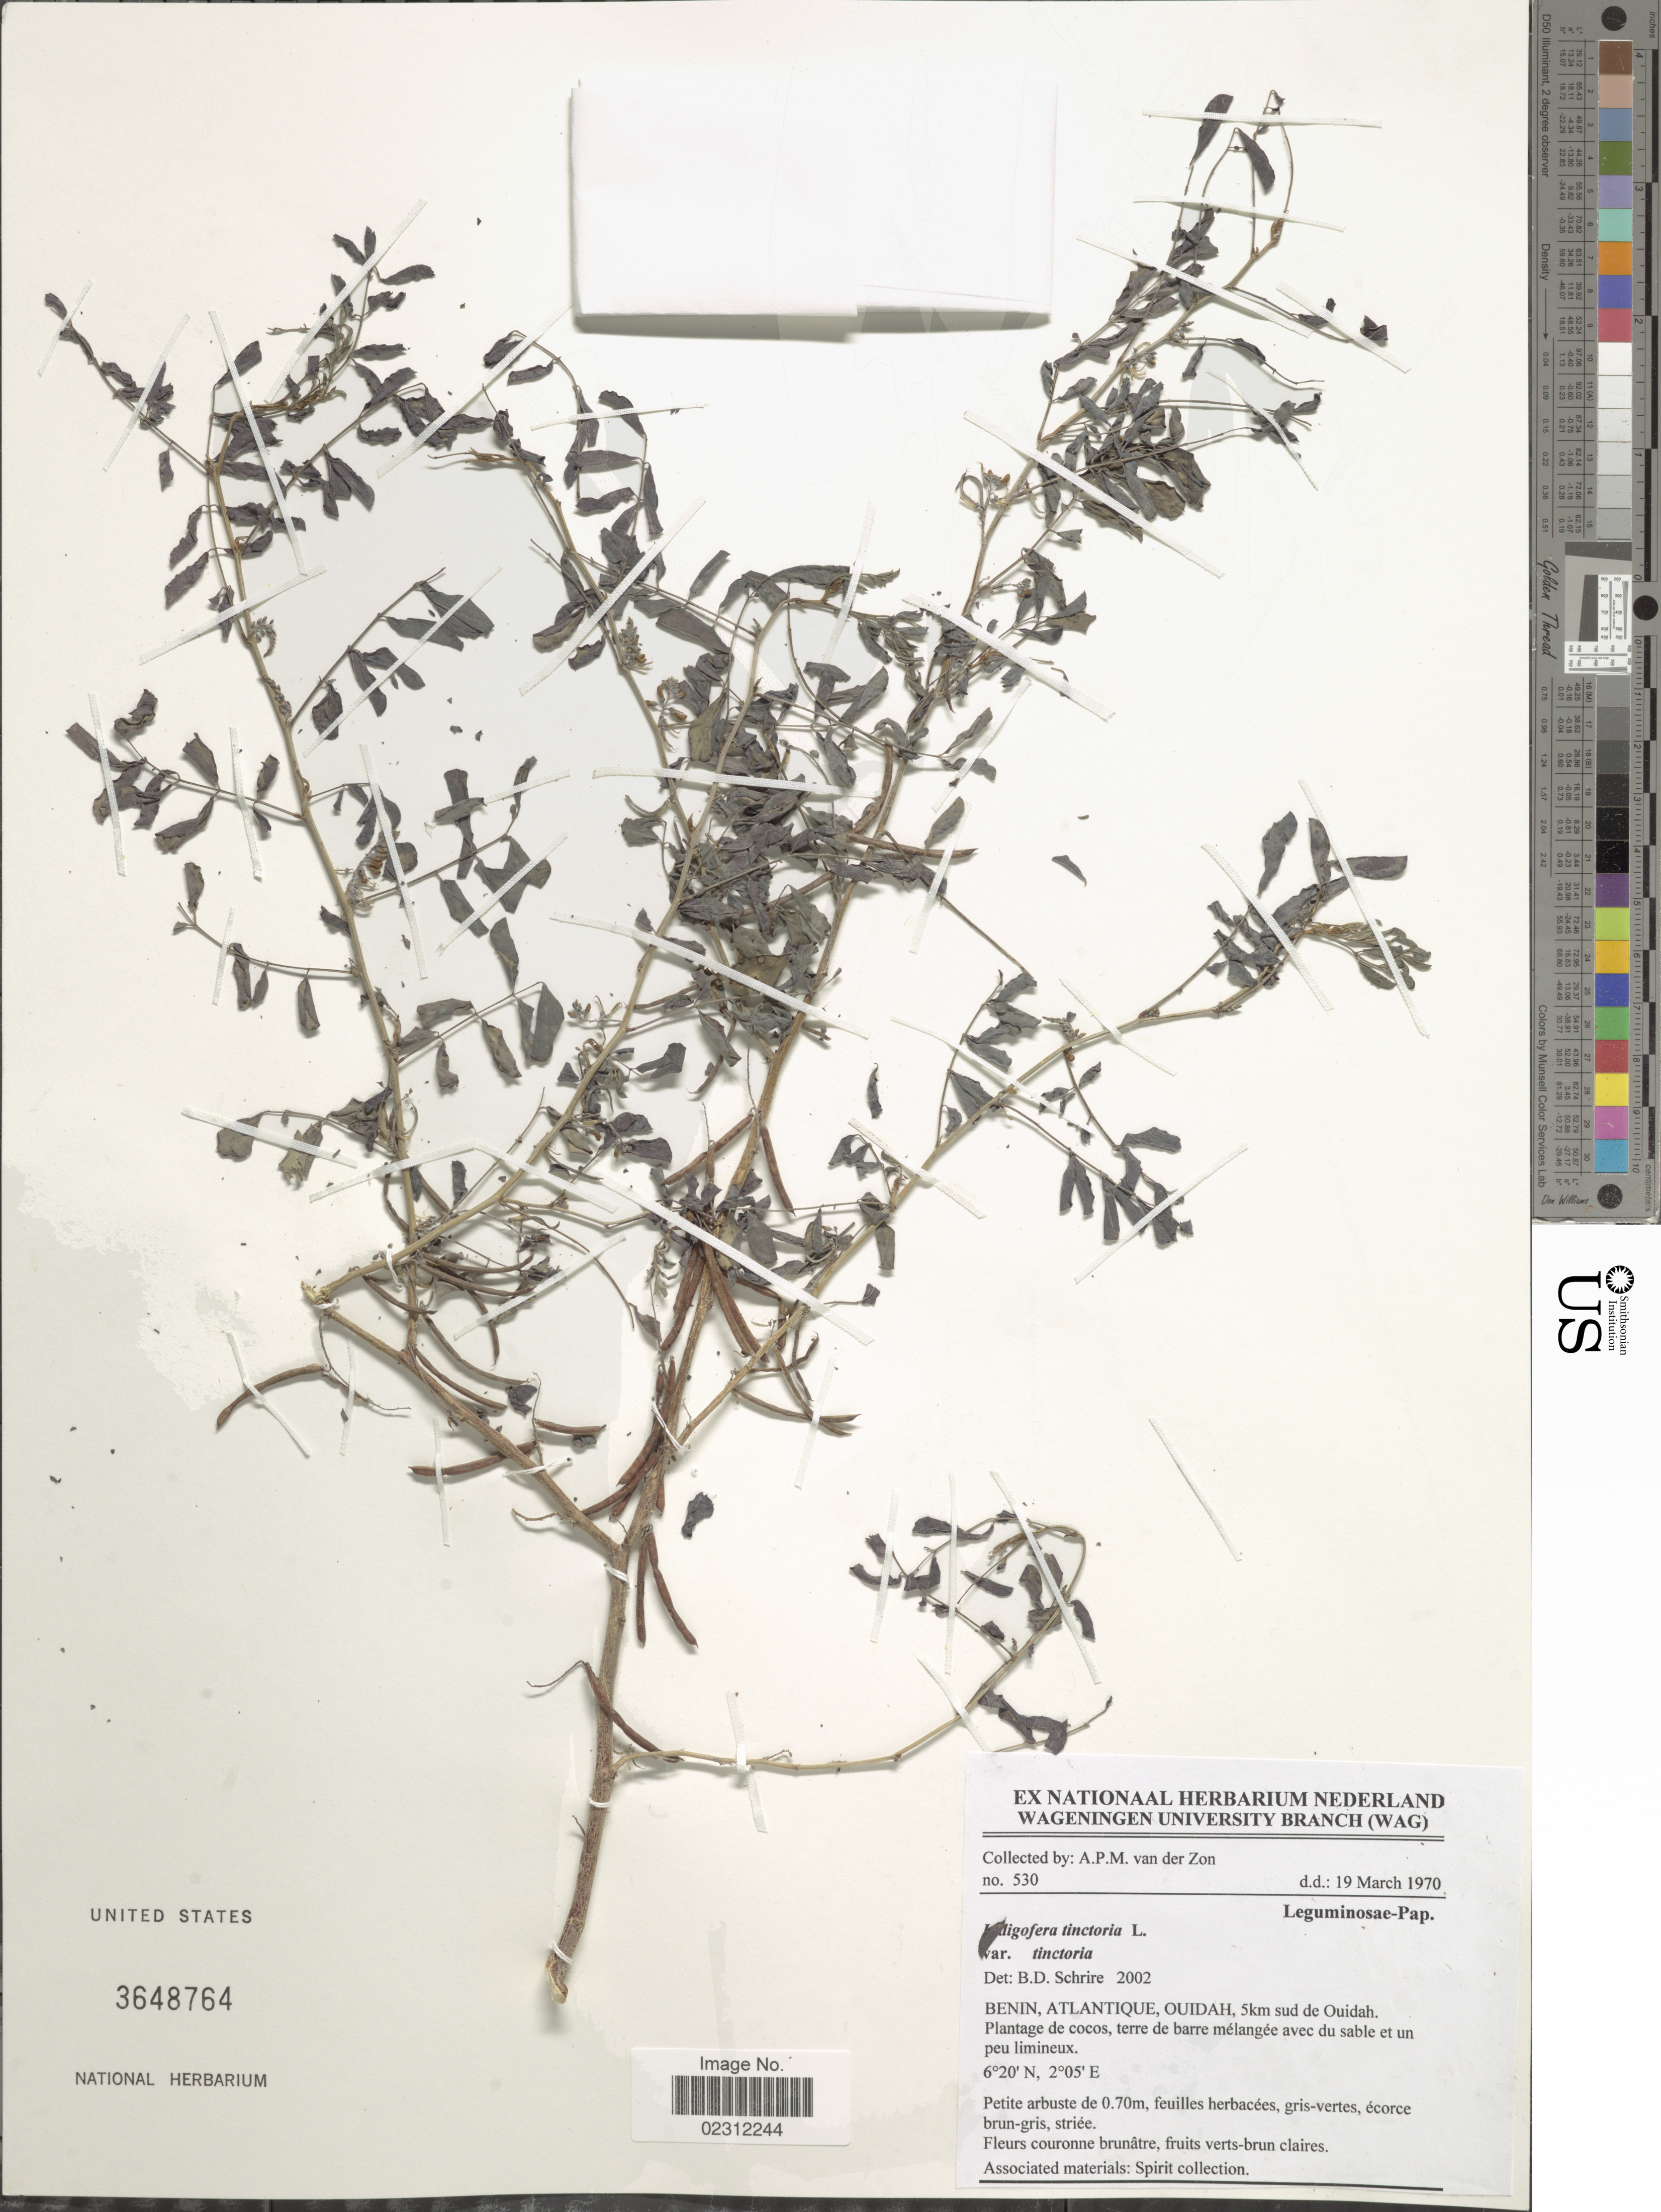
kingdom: Plantae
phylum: Tracheophyta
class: Magnoliopsida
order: Fabales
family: Fabaceae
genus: Indigofera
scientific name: Indigofera tinctoria sensu Naves non L.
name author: Naves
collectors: A. van der Zon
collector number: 530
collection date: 1970-03-19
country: Benin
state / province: Atlantique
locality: Ouidah, 5 km sud de Ouidah, 5 km sud de Ouidah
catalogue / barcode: US 3648764